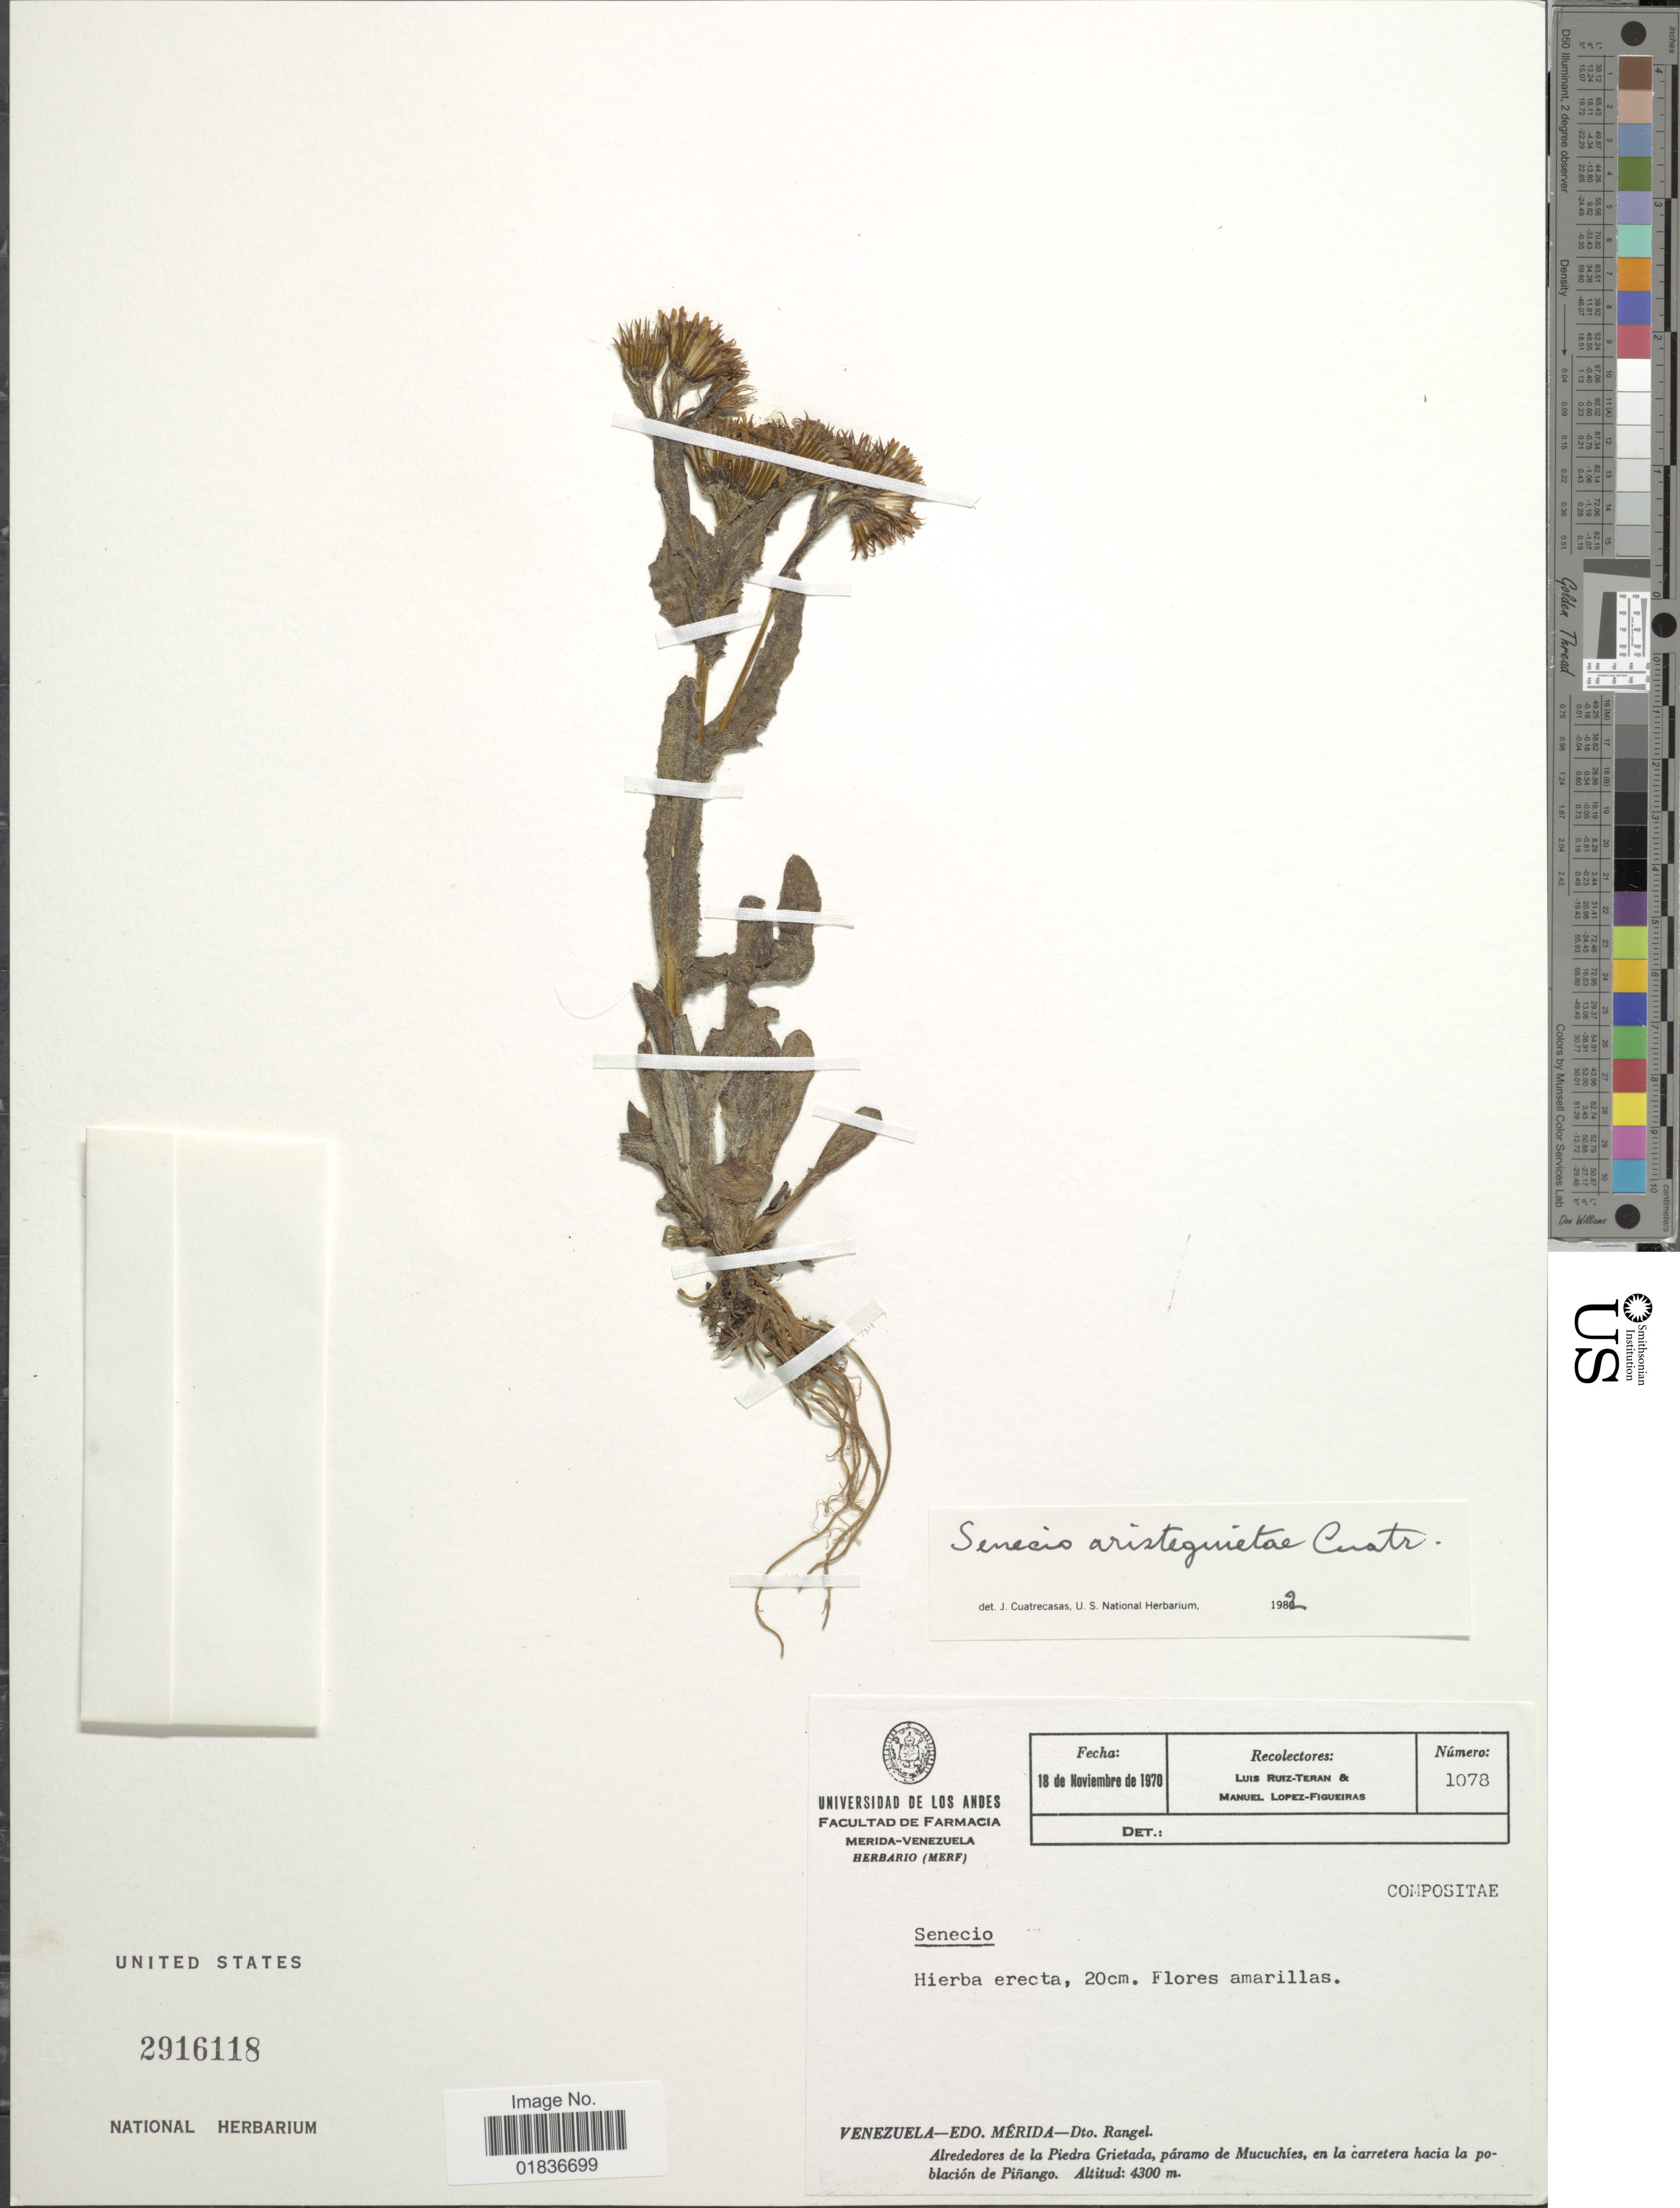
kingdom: Plantae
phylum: Tracheophyta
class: Magnoliopsida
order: Asterales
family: Asteraceae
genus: Senecio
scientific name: Senecio aristeguietae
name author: Cuatrec.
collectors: L. Teran & M. Lopéz-F.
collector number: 1078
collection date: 1970-11-18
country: Venezuela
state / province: Mérida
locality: Edo. Merida--Dto. Rangel. Alrededores de la Piedra Grietada, paramo de Mucuchies, en la carretera hacia la poblacion de Piñango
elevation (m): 4300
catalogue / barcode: US 2916118